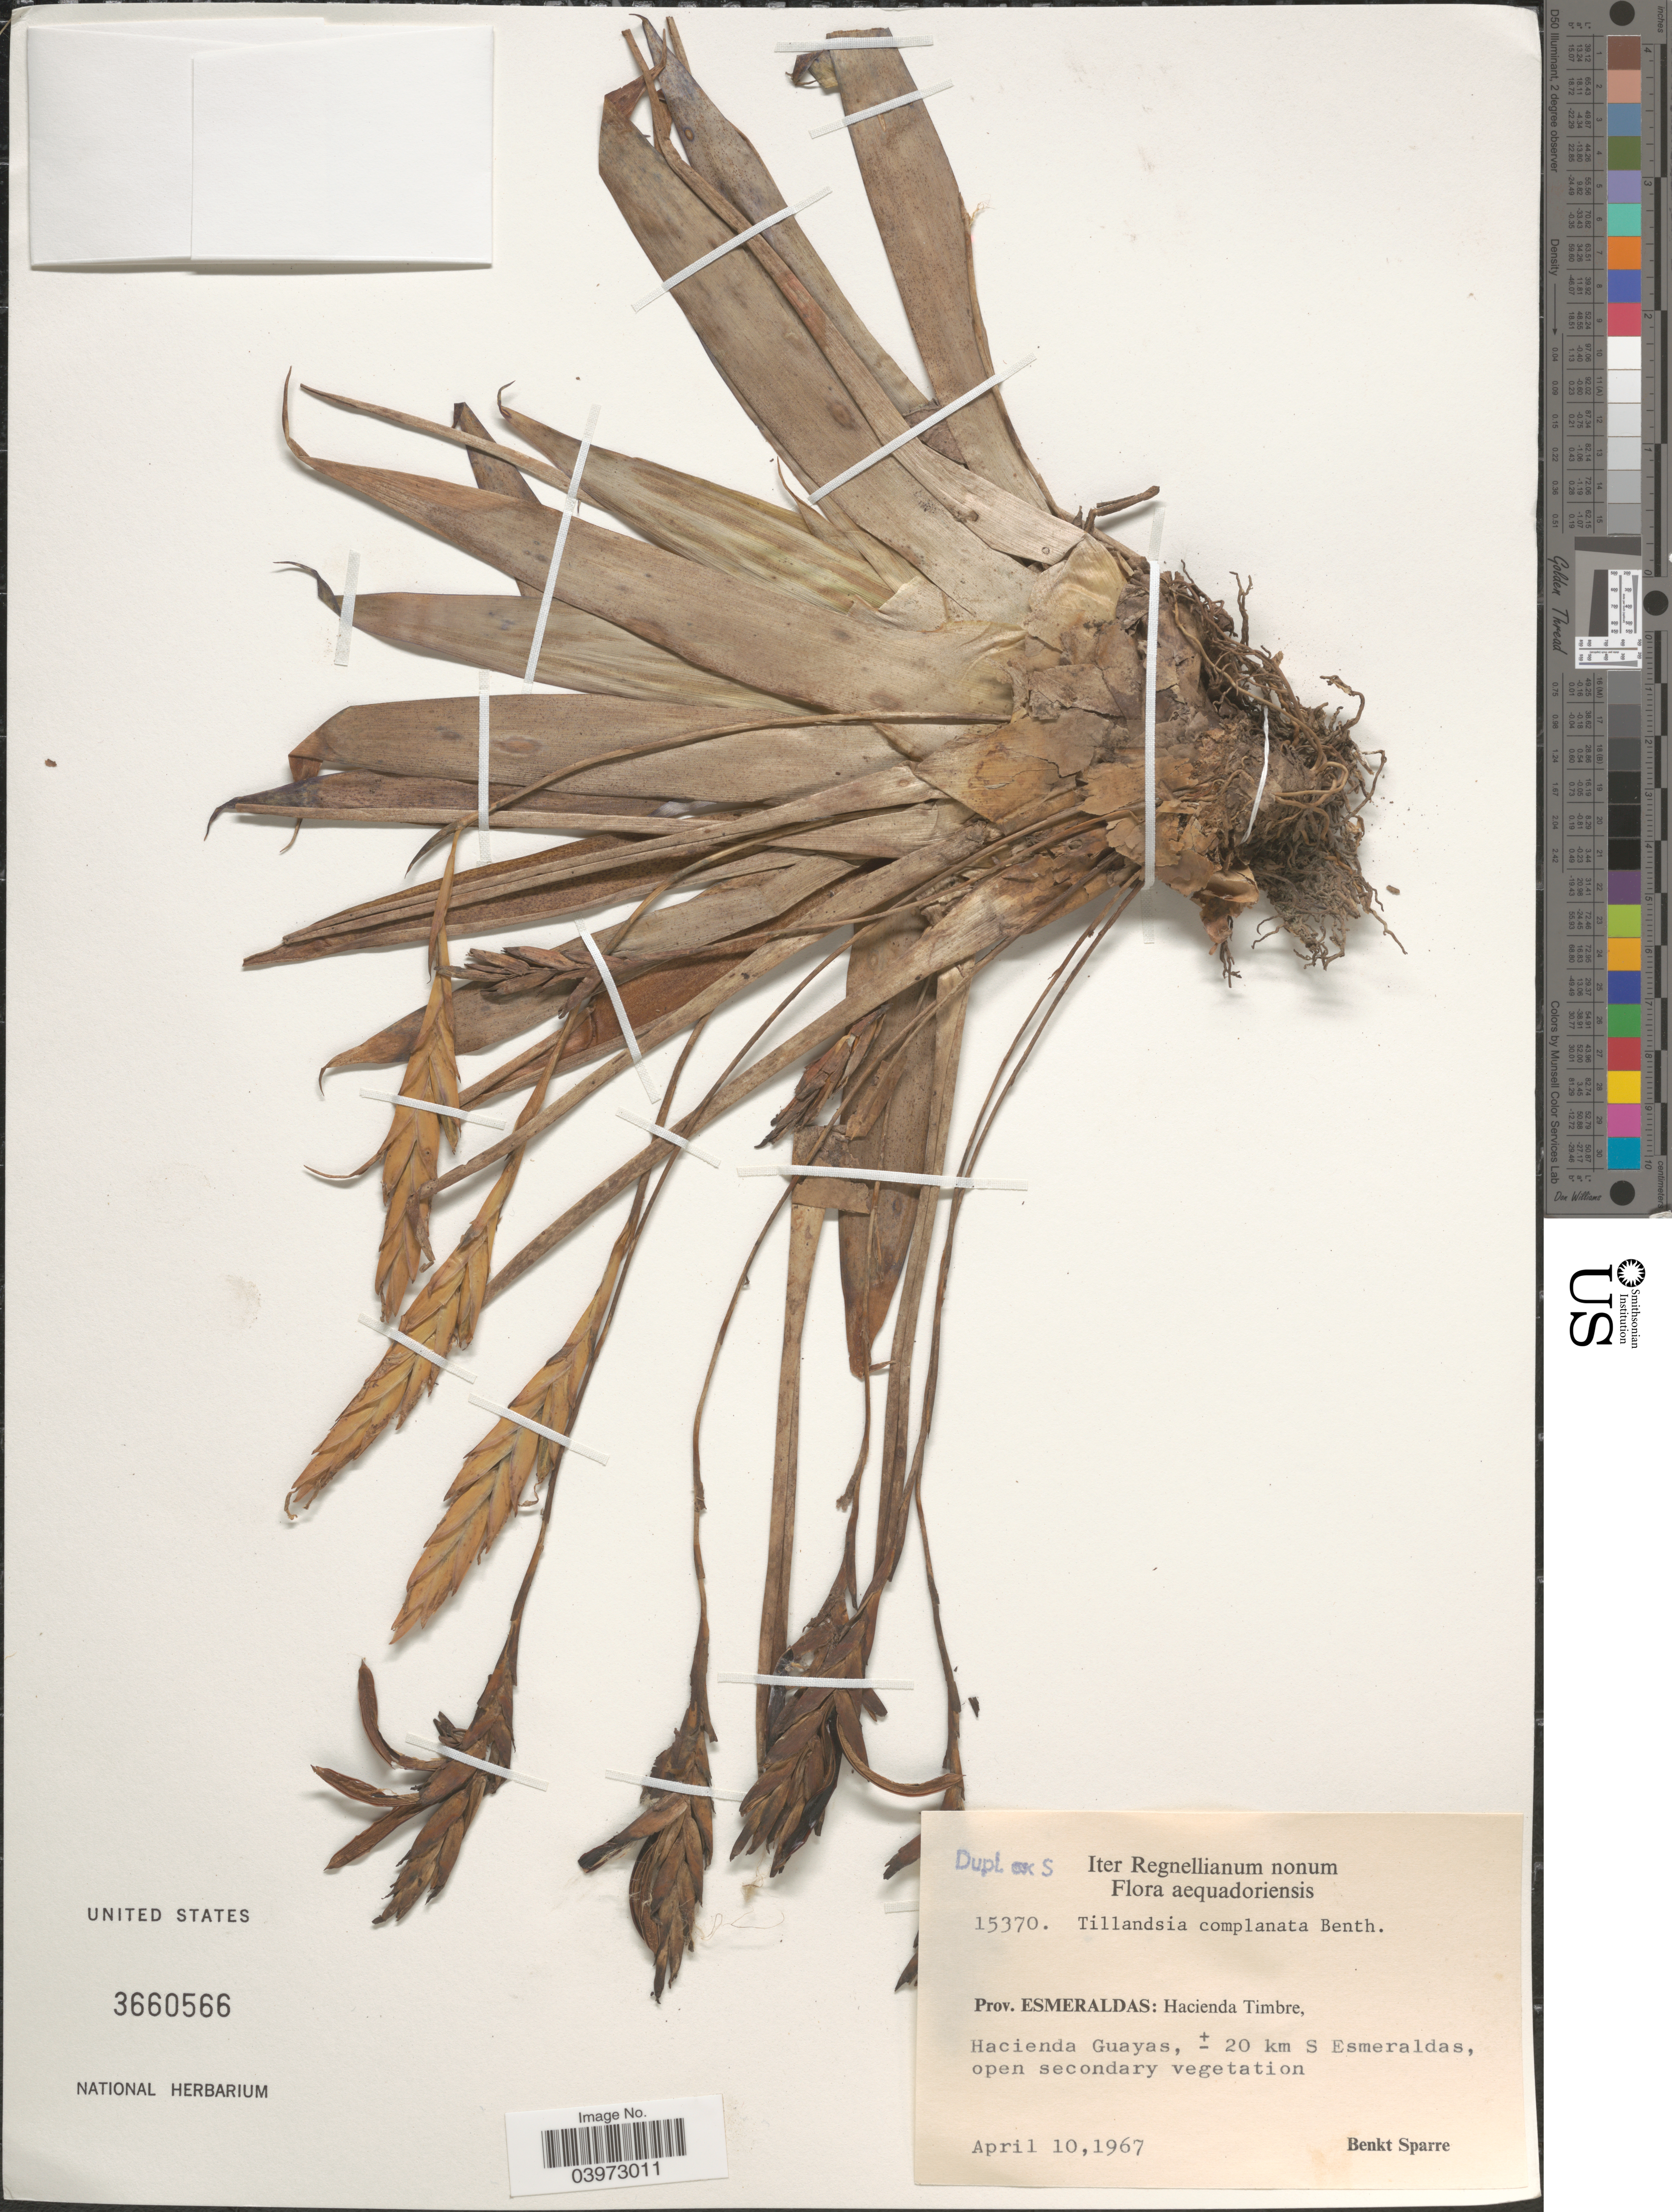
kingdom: Plantae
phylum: Tracheophyta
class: Liliopsida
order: Poales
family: Bromeliaceae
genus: Tillandsia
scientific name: Tillandsia complanata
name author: Benth.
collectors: B. Sparre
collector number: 15370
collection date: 1967-04-10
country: Ecuador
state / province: Esmeraldas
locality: Iter Regnellianum nonum. Hacienda Timbre. Hacienda Guayas, ±20 km S Esmeraldas.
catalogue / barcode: US 3660566